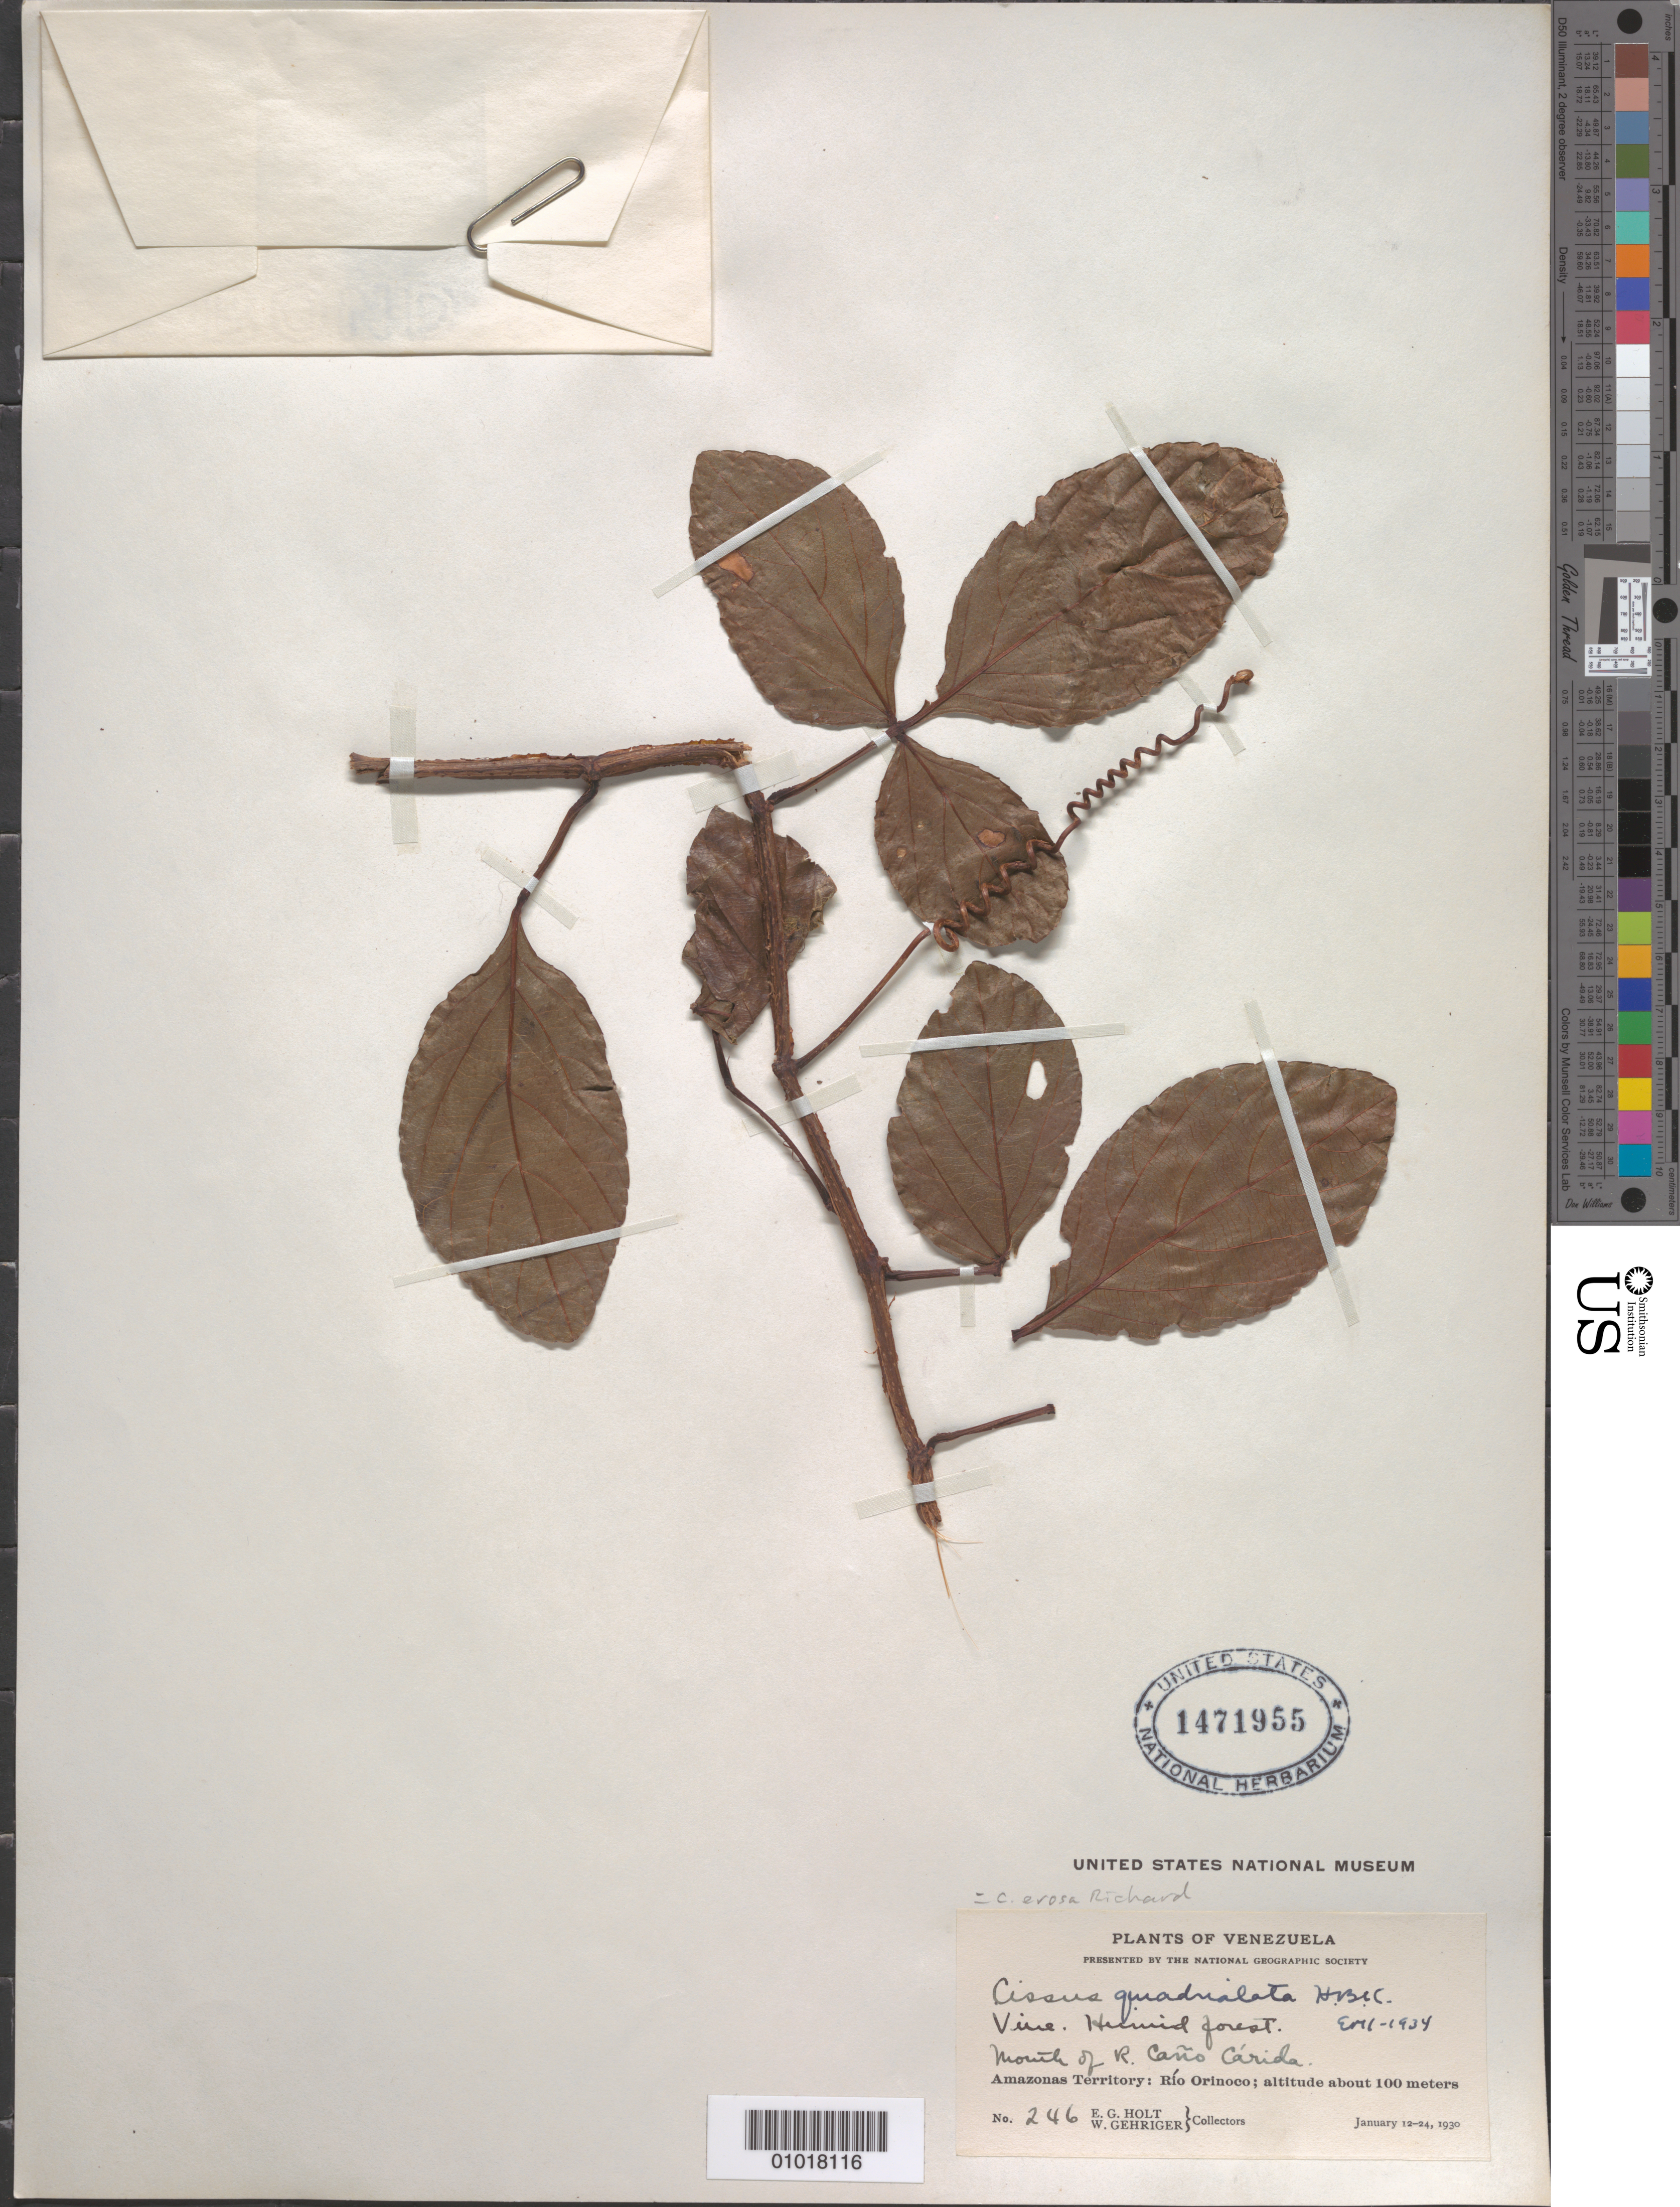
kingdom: Plantae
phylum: Tracheophyta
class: Magnoliopsida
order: Vitales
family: Vitaceae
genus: Cissus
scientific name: Cissus erosa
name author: Rich.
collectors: E. Holt & W. Gehriger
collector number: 246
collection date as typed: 12-Jan-30 to 24-Jan-30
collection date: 1930-01-12/1930-01-24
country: Venezuela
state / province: Amazonas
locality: Río Orinoco, mouth of R. Caño Cárida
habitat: Humid forest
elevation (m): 100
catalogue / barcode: US 1471955